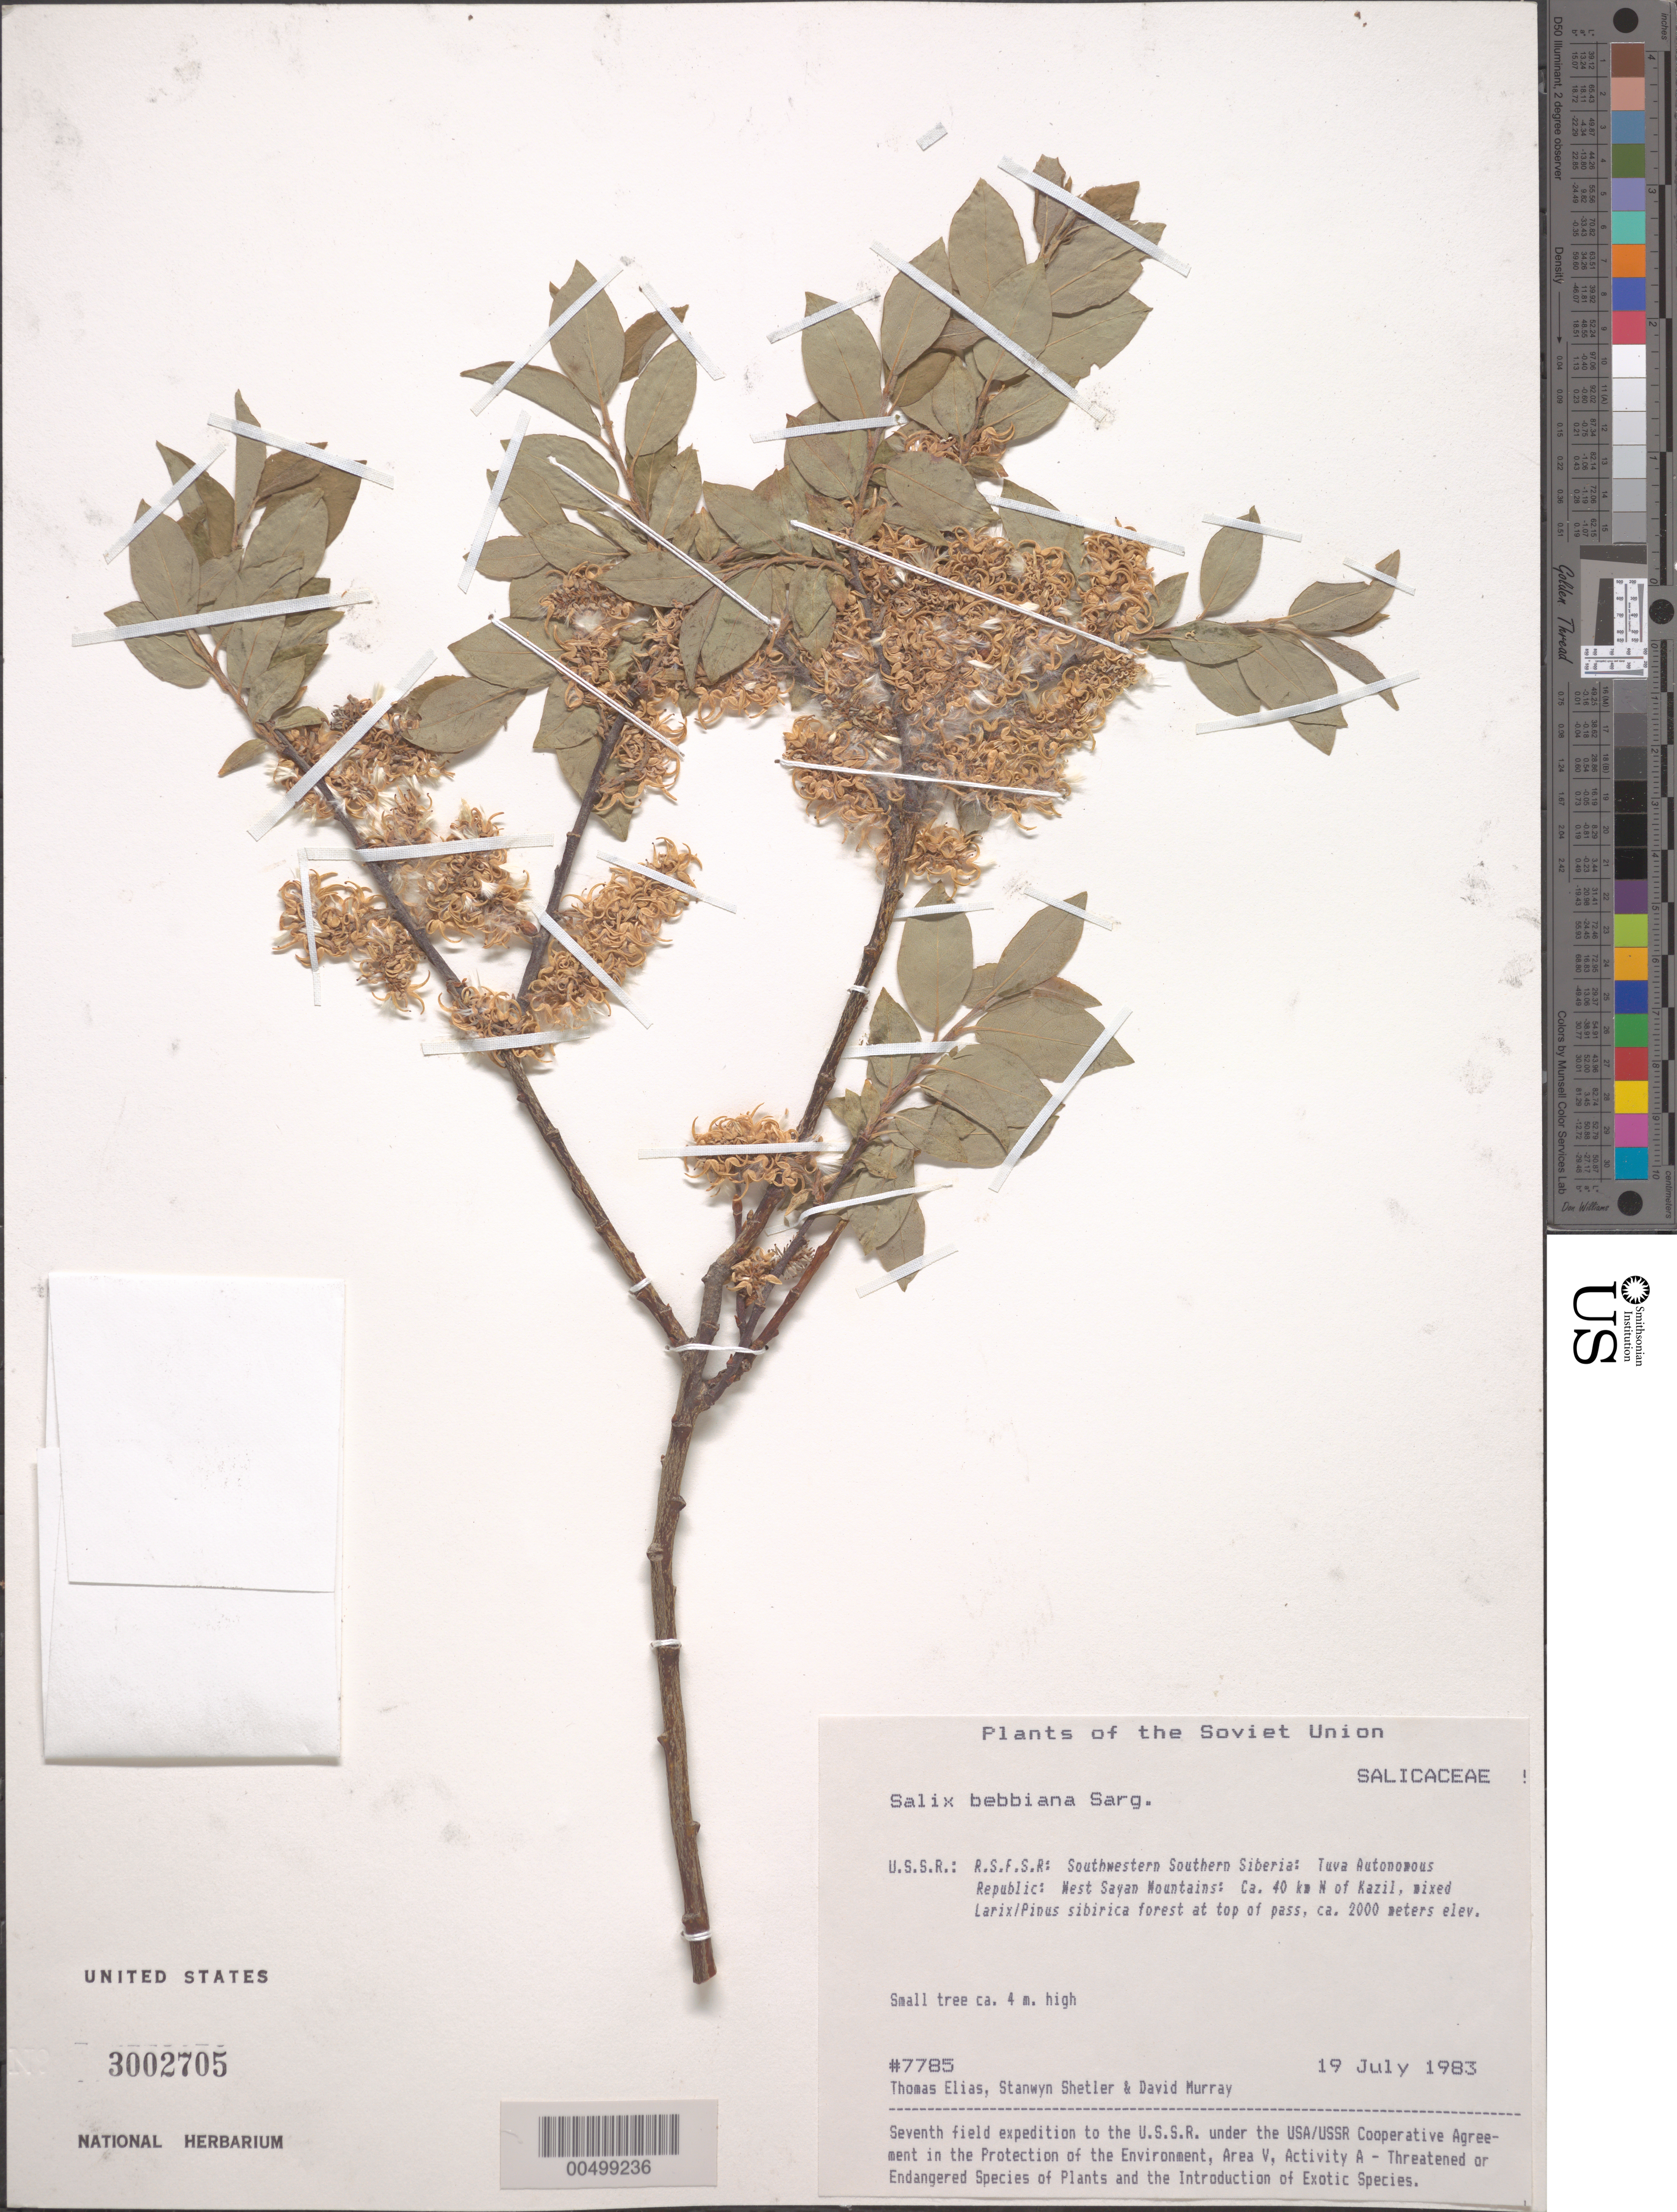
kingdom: Plantae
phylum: Tracheophyta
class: Magnoliopsida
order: Malpighiales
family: Salicaceae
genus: Salix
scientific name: Salix bebbiana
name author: Sarg.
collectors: T. Elias, S. Shetler & D. F. Murray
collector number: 7785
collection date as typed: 19 Jul 1983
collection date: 1983-07-19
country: Russian Federation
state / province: Tuva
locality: West Sayan Mountains, ca. 40 km N of Kazil [Kyzyl]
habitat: Larix/Pinus sibirica forest at top of pass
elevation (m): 2000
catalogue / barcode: US 3002705